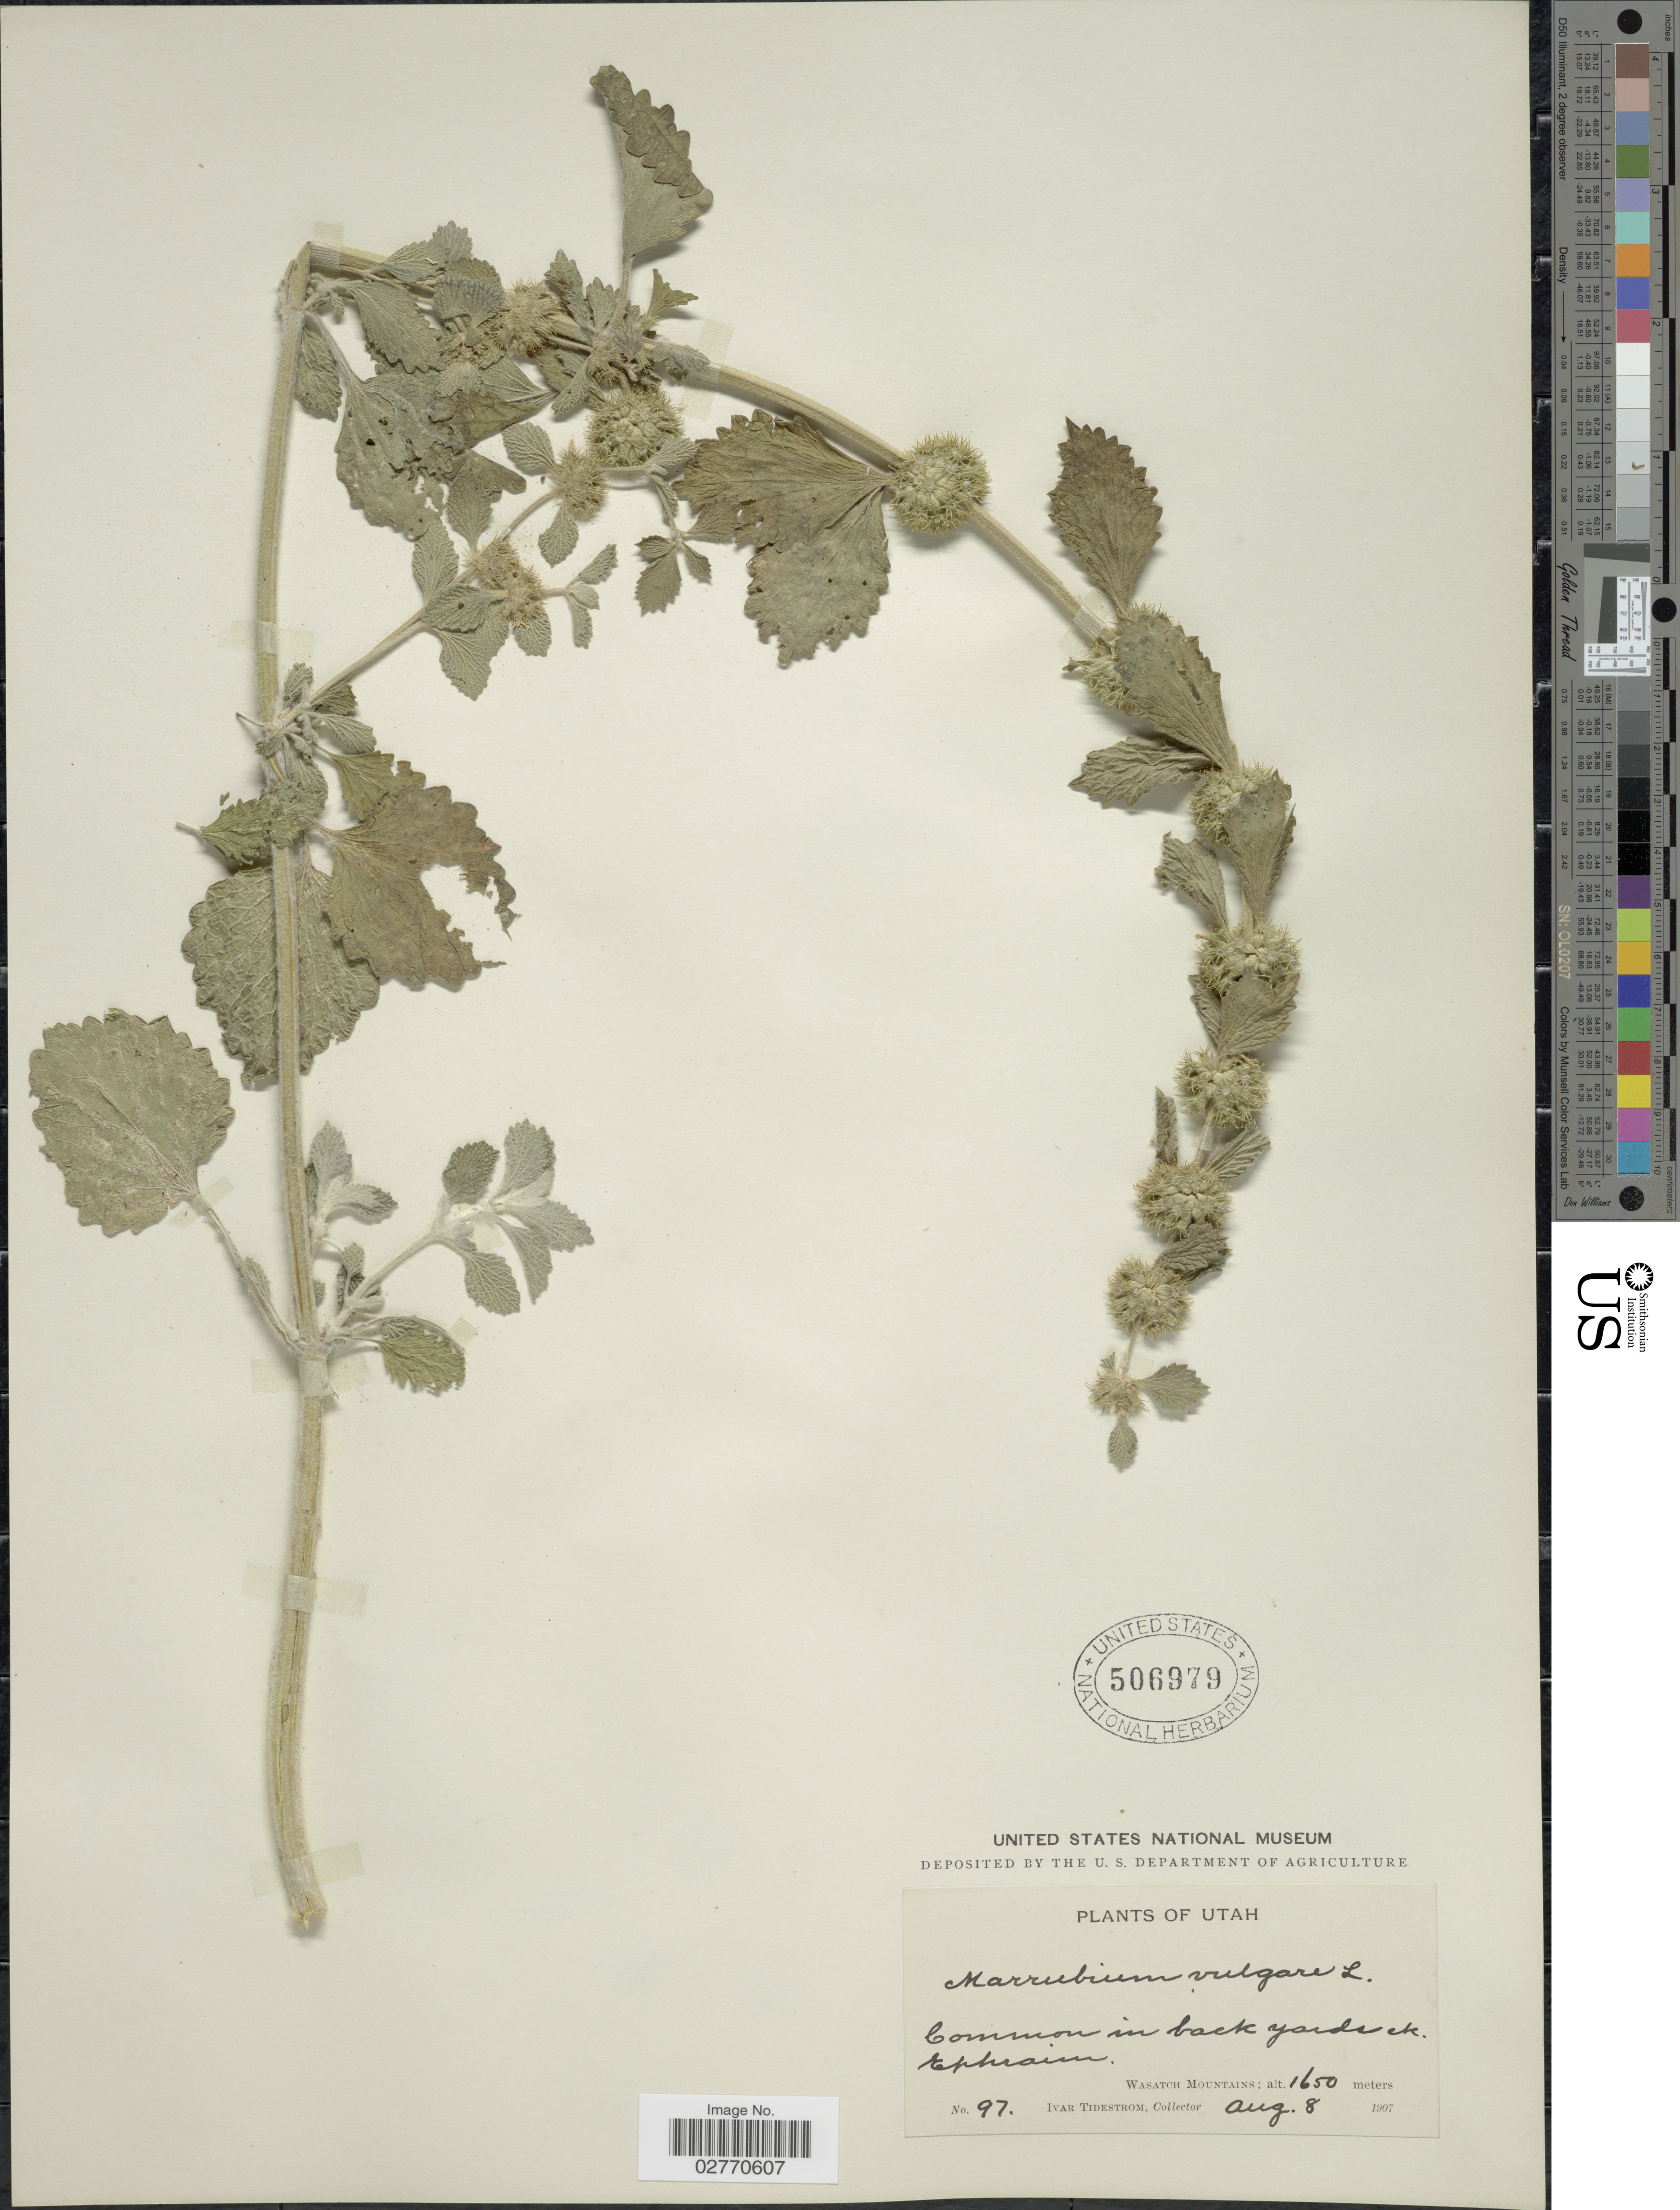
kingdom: Plantae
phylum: Tracheophyta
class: Magnoliopsida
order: Lamiales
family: Lamiaceae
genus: Marrubium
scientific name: Marrubium vulgare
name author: L.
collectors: I. F. Tidestrom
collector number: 97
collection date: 1907-08-08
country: United States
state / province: Utah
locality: Ephraim, Wasatch Mountains.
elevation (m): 1650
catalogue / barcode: US 506979